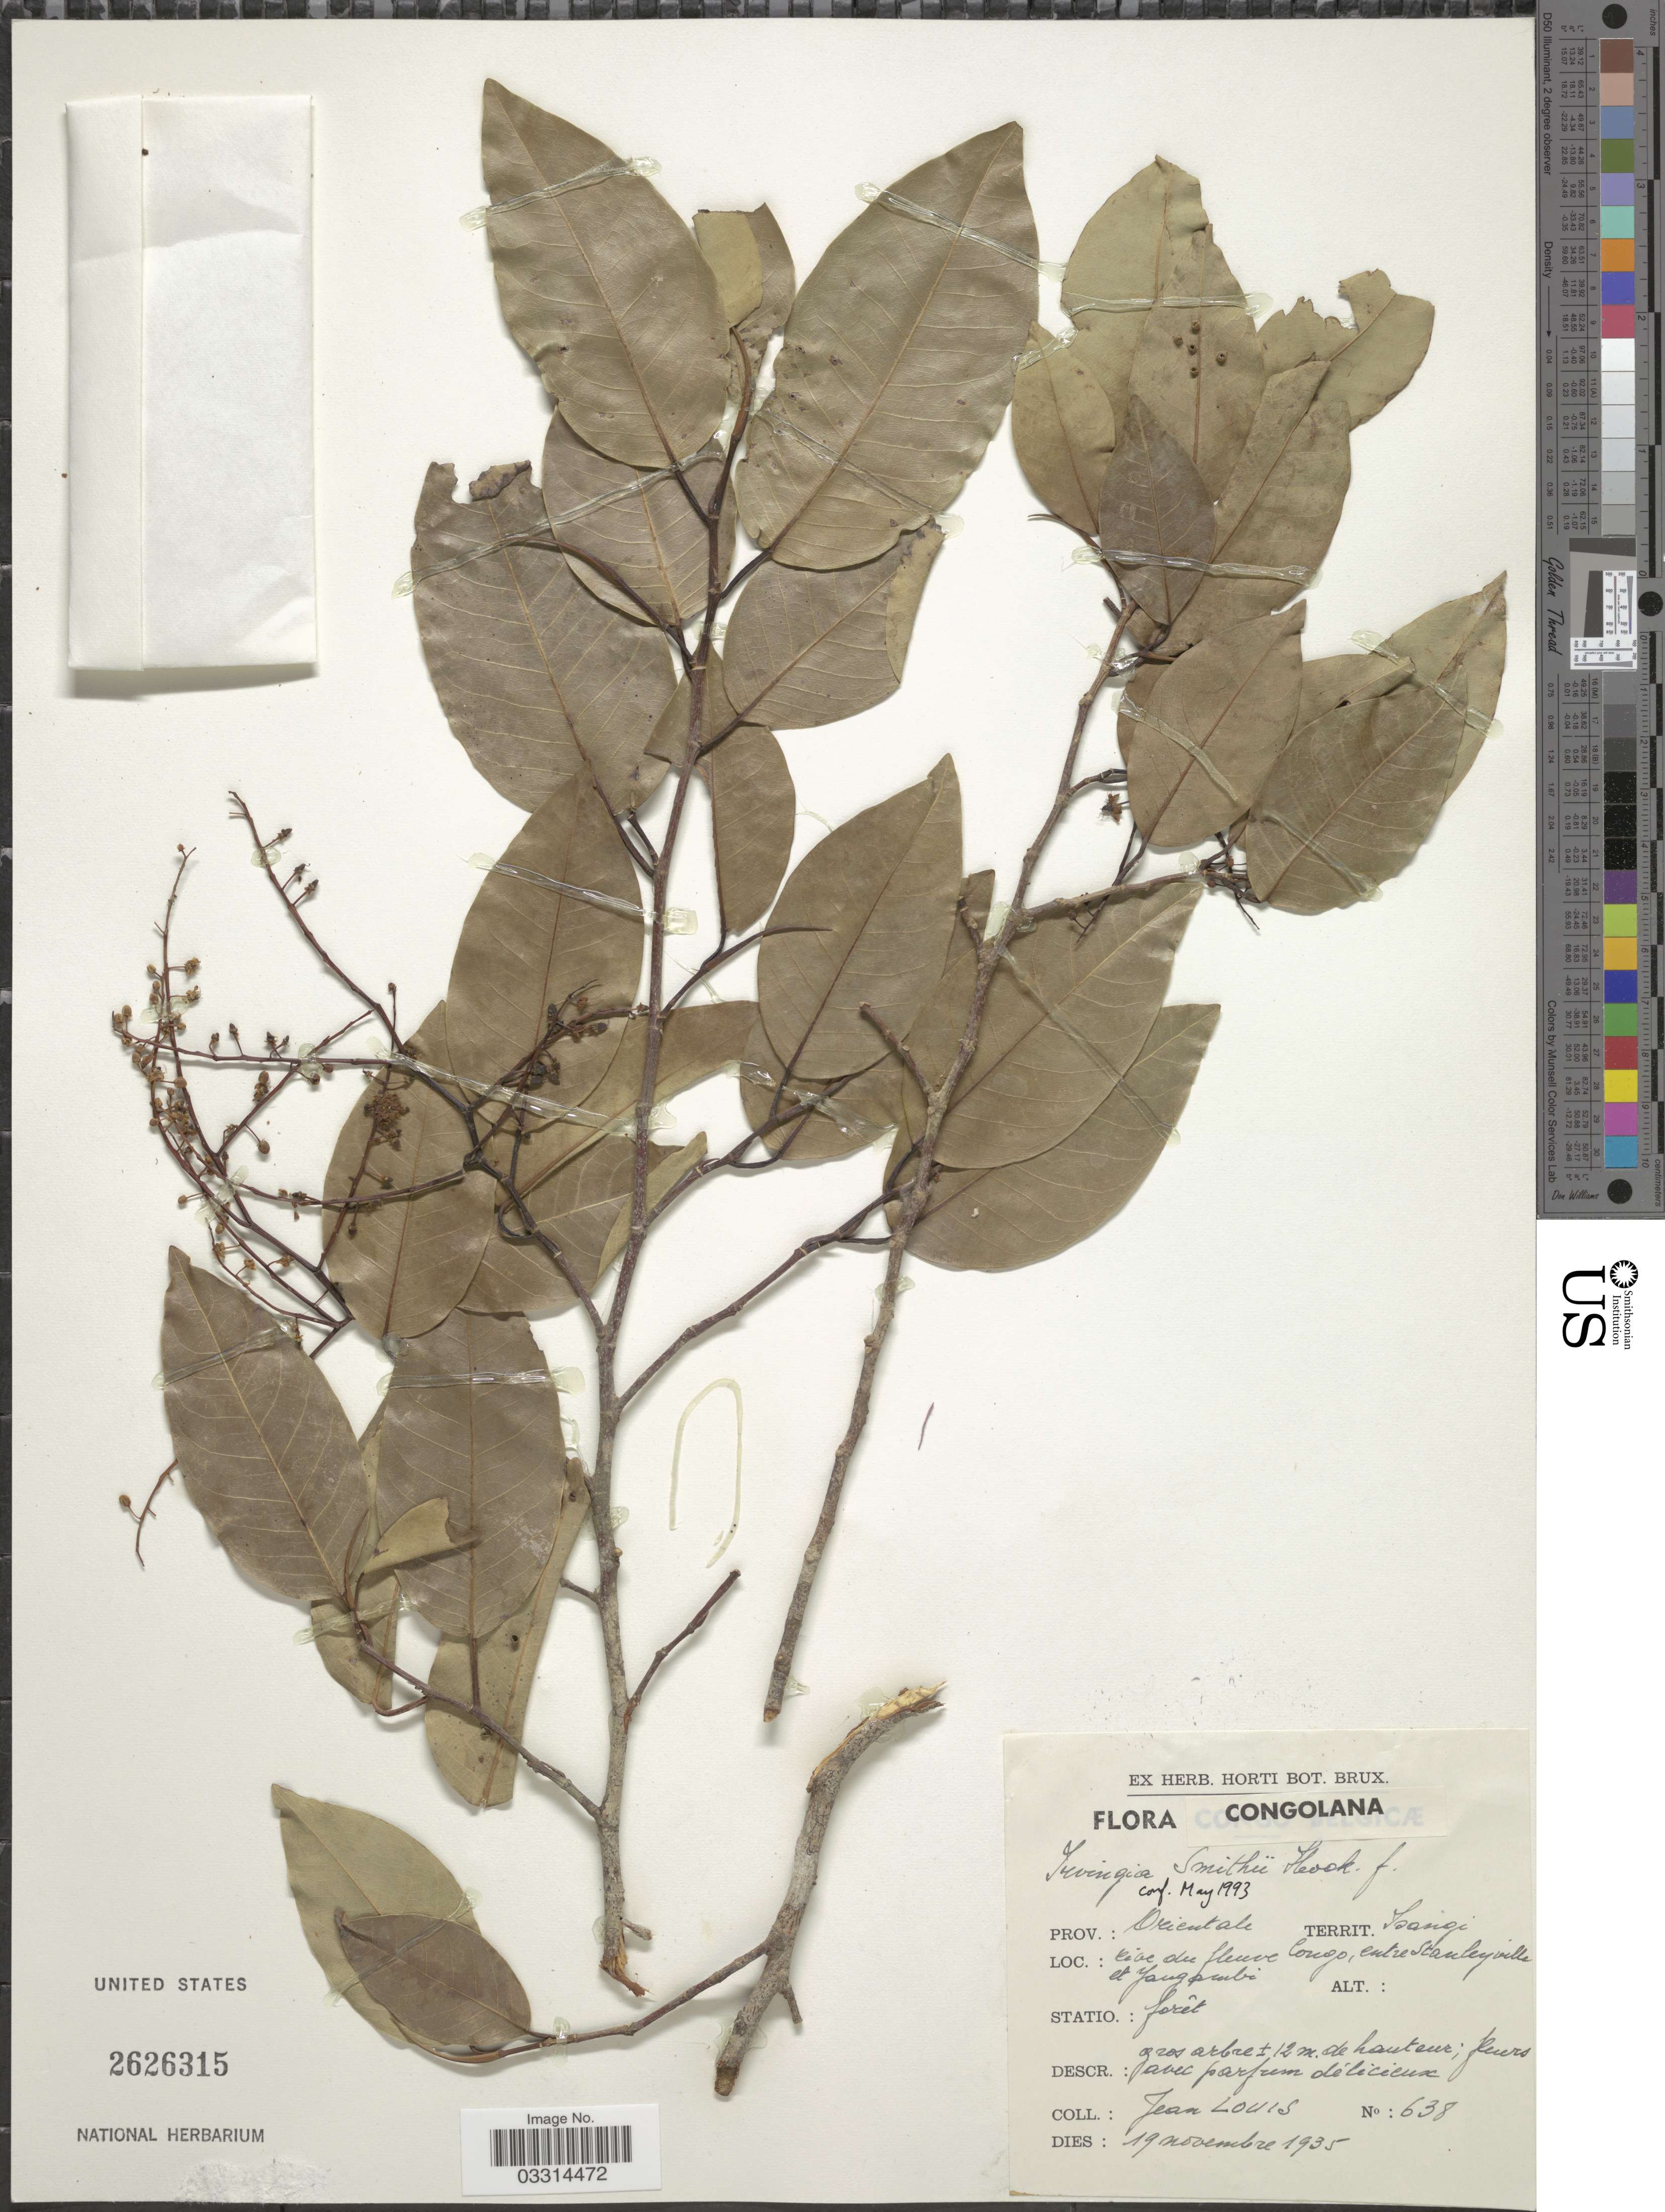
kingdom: Plantae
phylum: Tracheophyta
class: Magnoliopsida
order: Malpighiales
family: Irvingiaceae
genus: Irvingia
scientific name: Irvingia smithii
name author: Hook. f.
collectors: J. Louis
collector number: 638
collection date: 1935-11-19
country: Congo, Democratic Republic of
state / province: Tshopo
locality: Cogolana. , entre Stanleyville et Yangambi.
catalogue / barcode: US 2626315